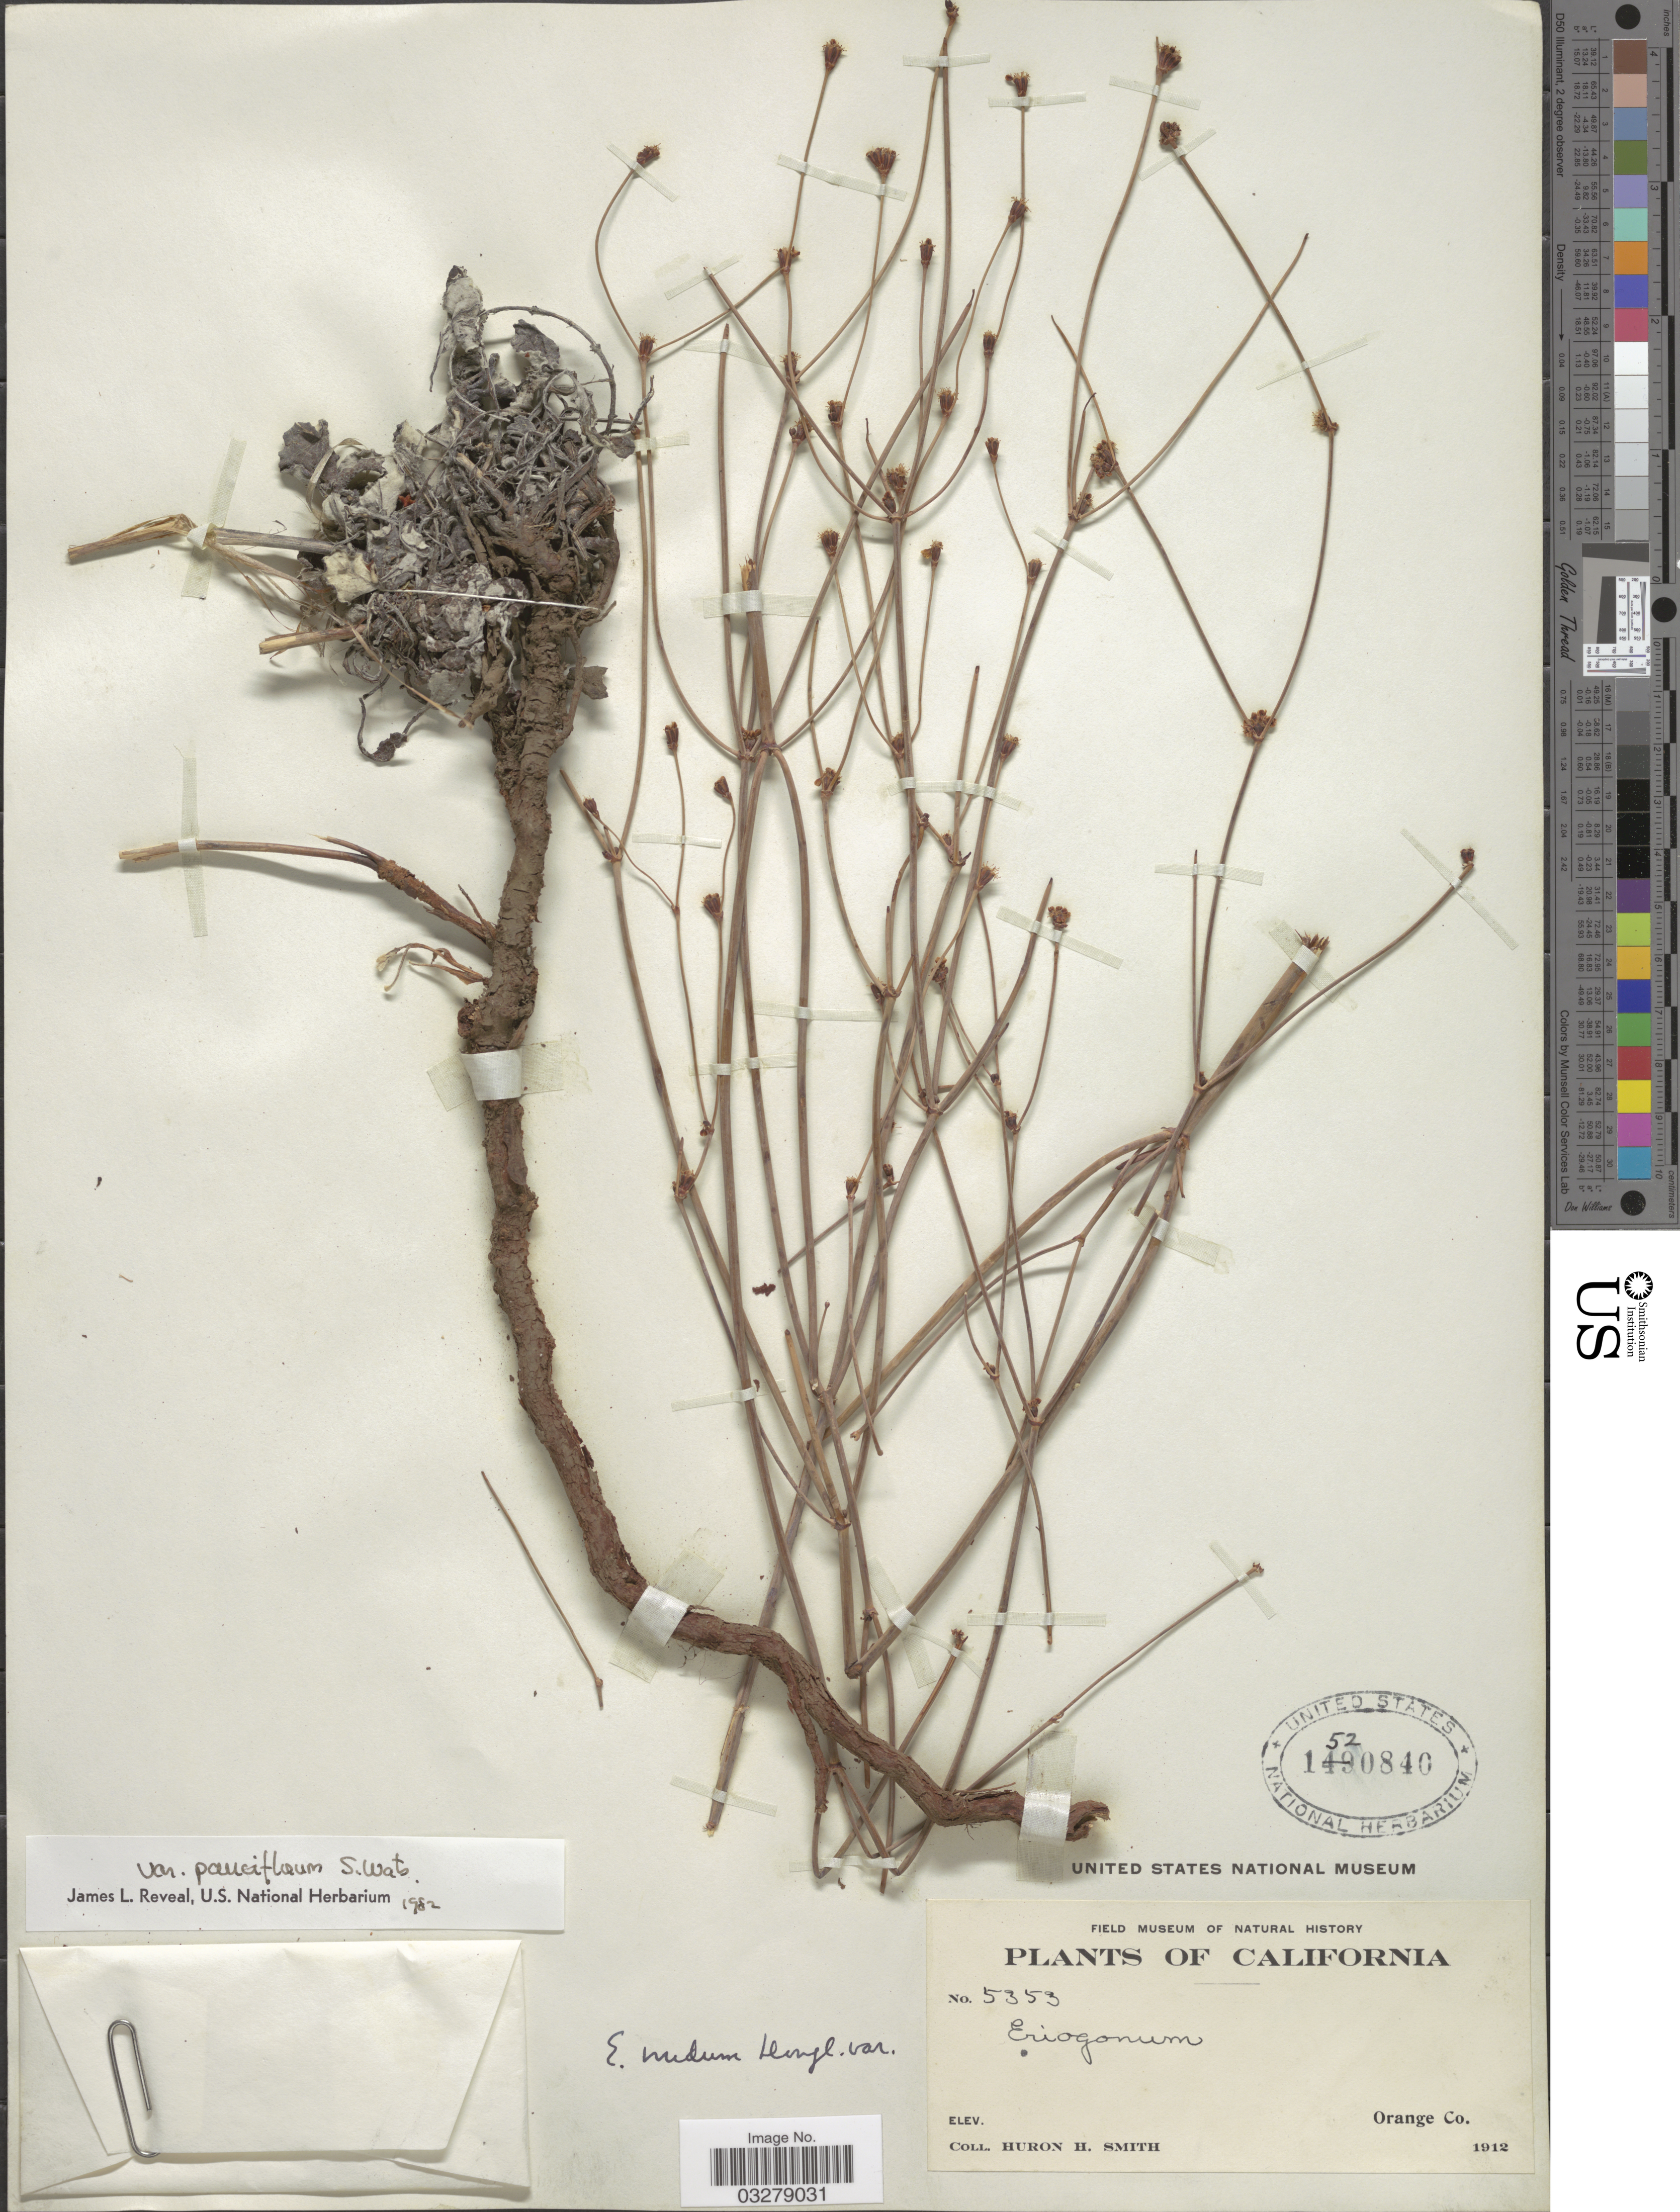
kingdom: Plantae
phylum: Tracheophyta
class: Magnoliopsida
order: Caryophyllales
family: Polygonaceae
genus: Eriogonum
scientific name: Eriogonum nudum var. pauciflorum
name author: S. Watson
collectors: Huron H. Smith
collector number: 5353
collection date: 1912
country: United States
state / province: California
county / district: Orange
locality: Orange Co.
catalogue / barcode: US 1520840